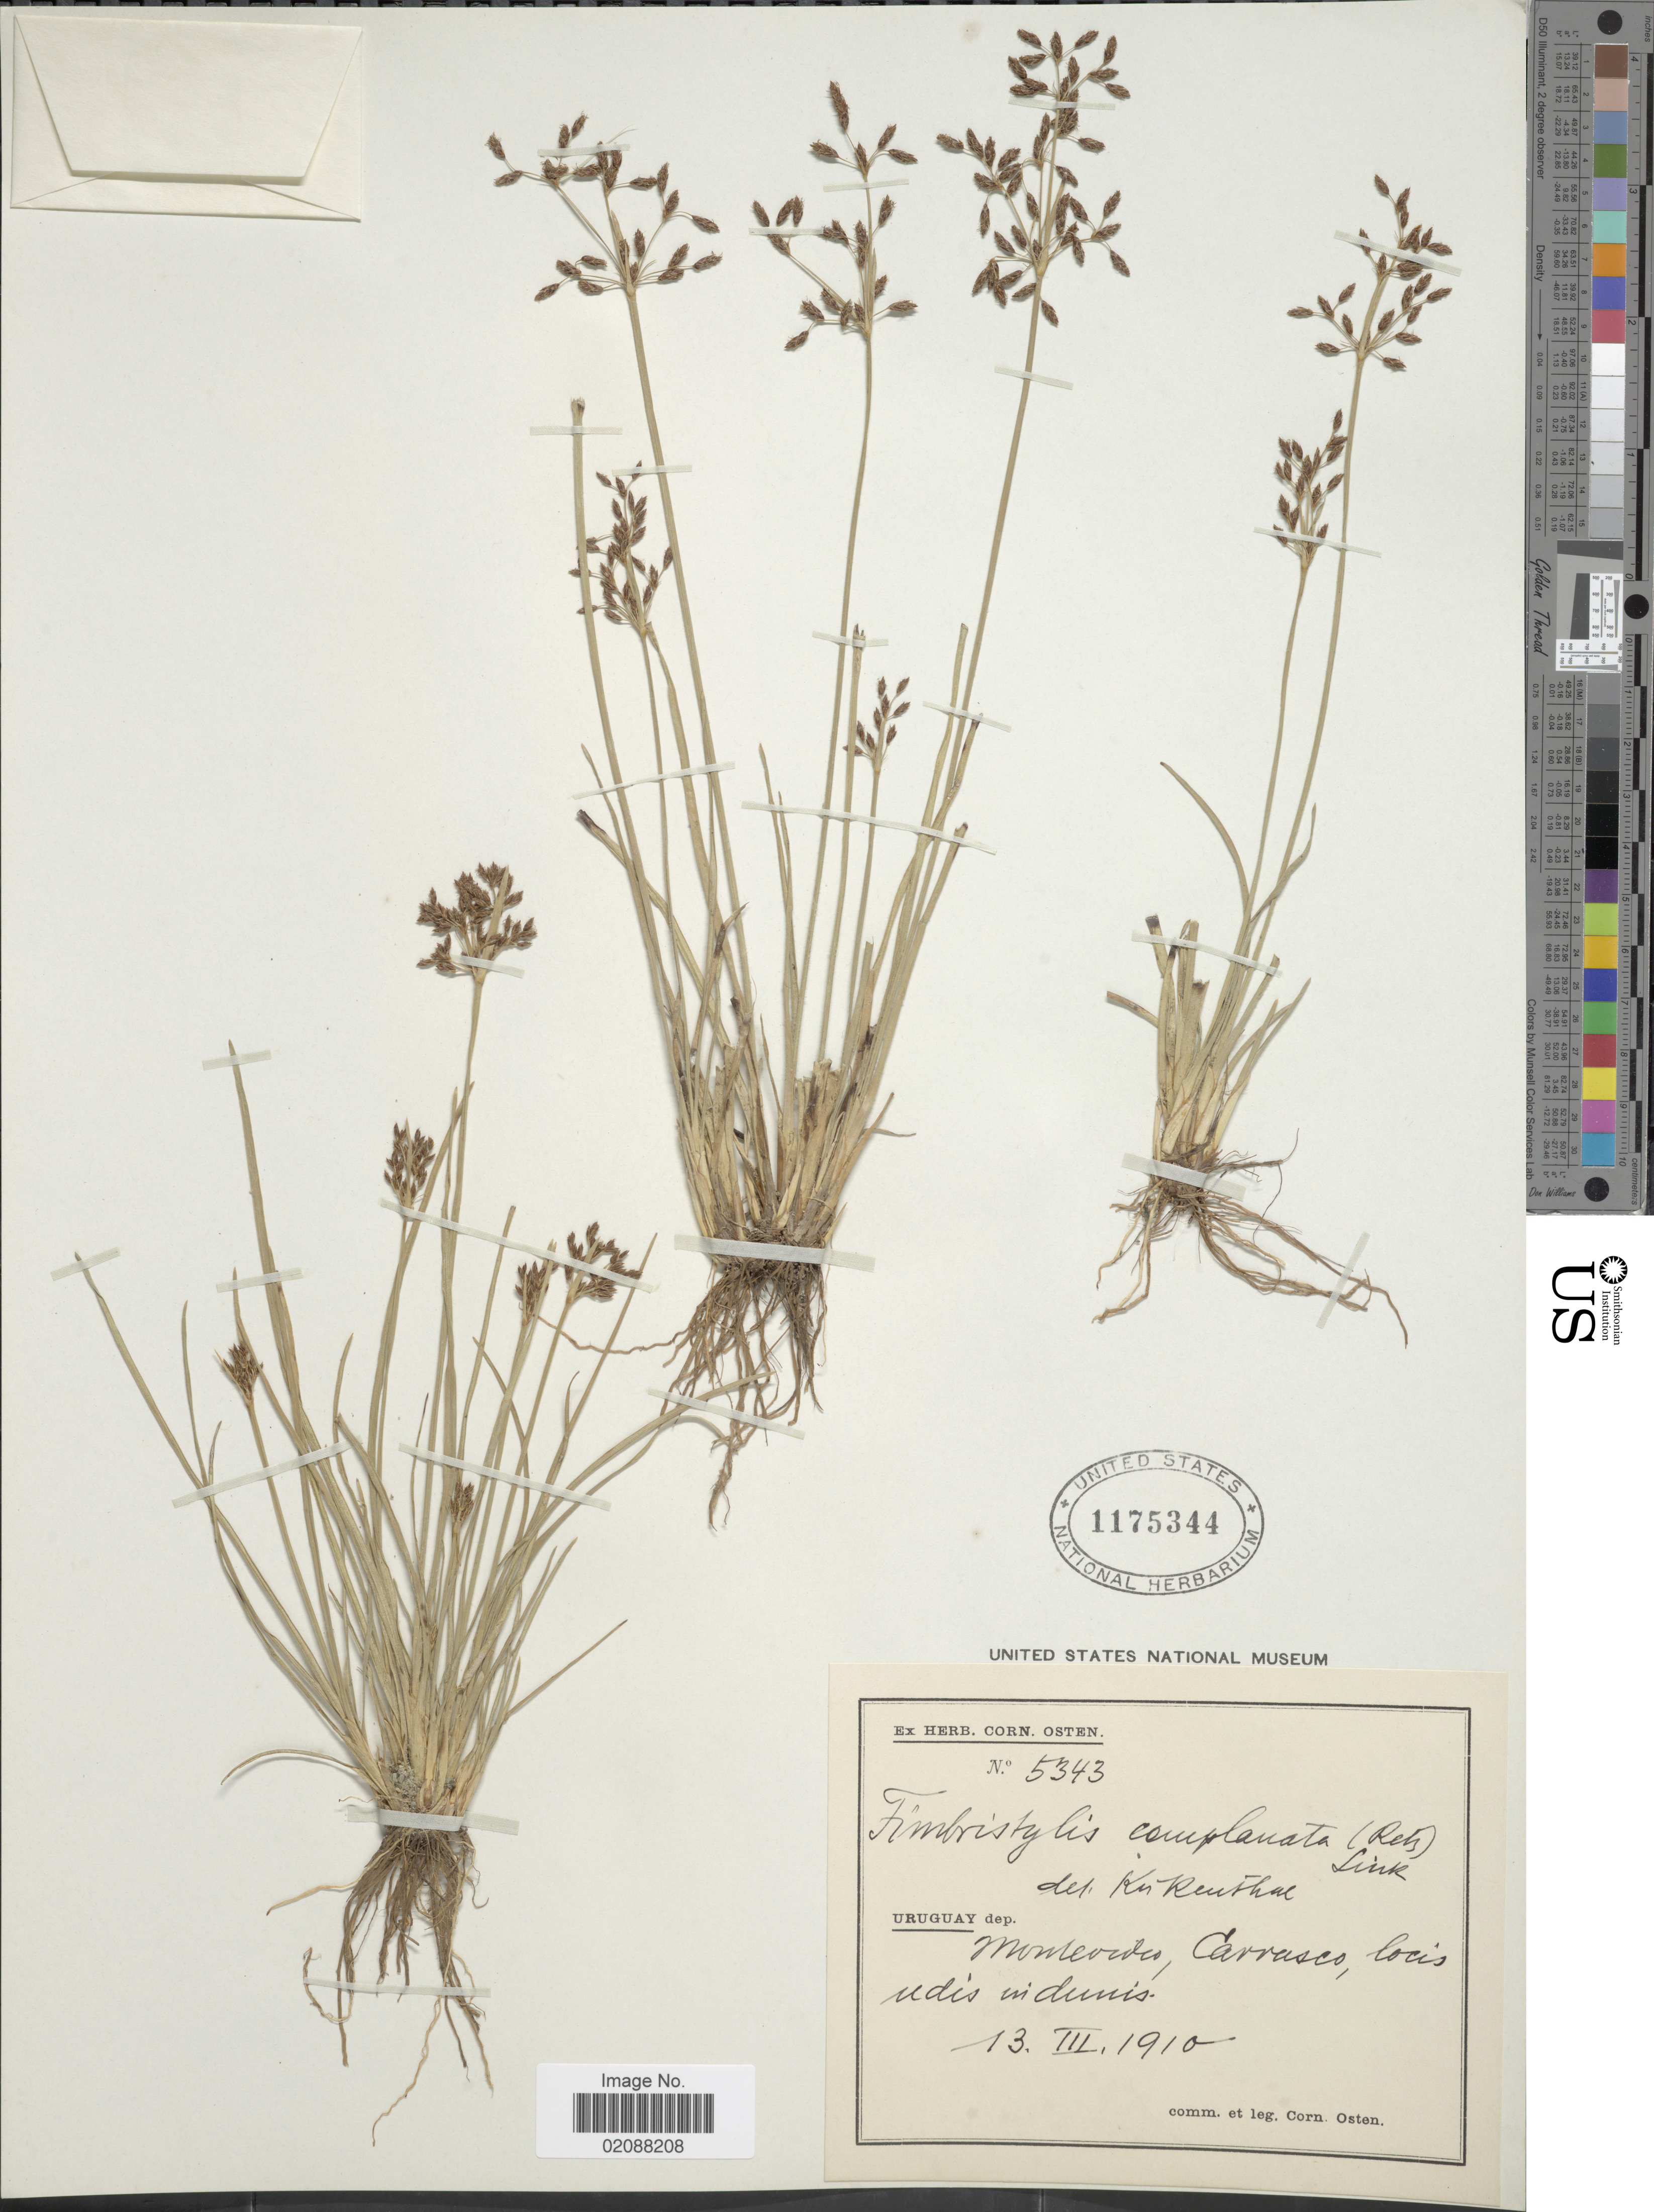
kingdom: Plantae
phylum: Tracheophyta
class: Liliopsida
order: Poales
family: Cyperaceae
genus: Fimbristylis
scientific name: Fimbristylis complanata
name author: (Retz.) Link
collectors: C. Osten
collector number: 5343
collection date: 1910-03-13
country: Uruguay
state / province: Montevideo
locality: Carrasco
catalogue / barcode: US 1175344